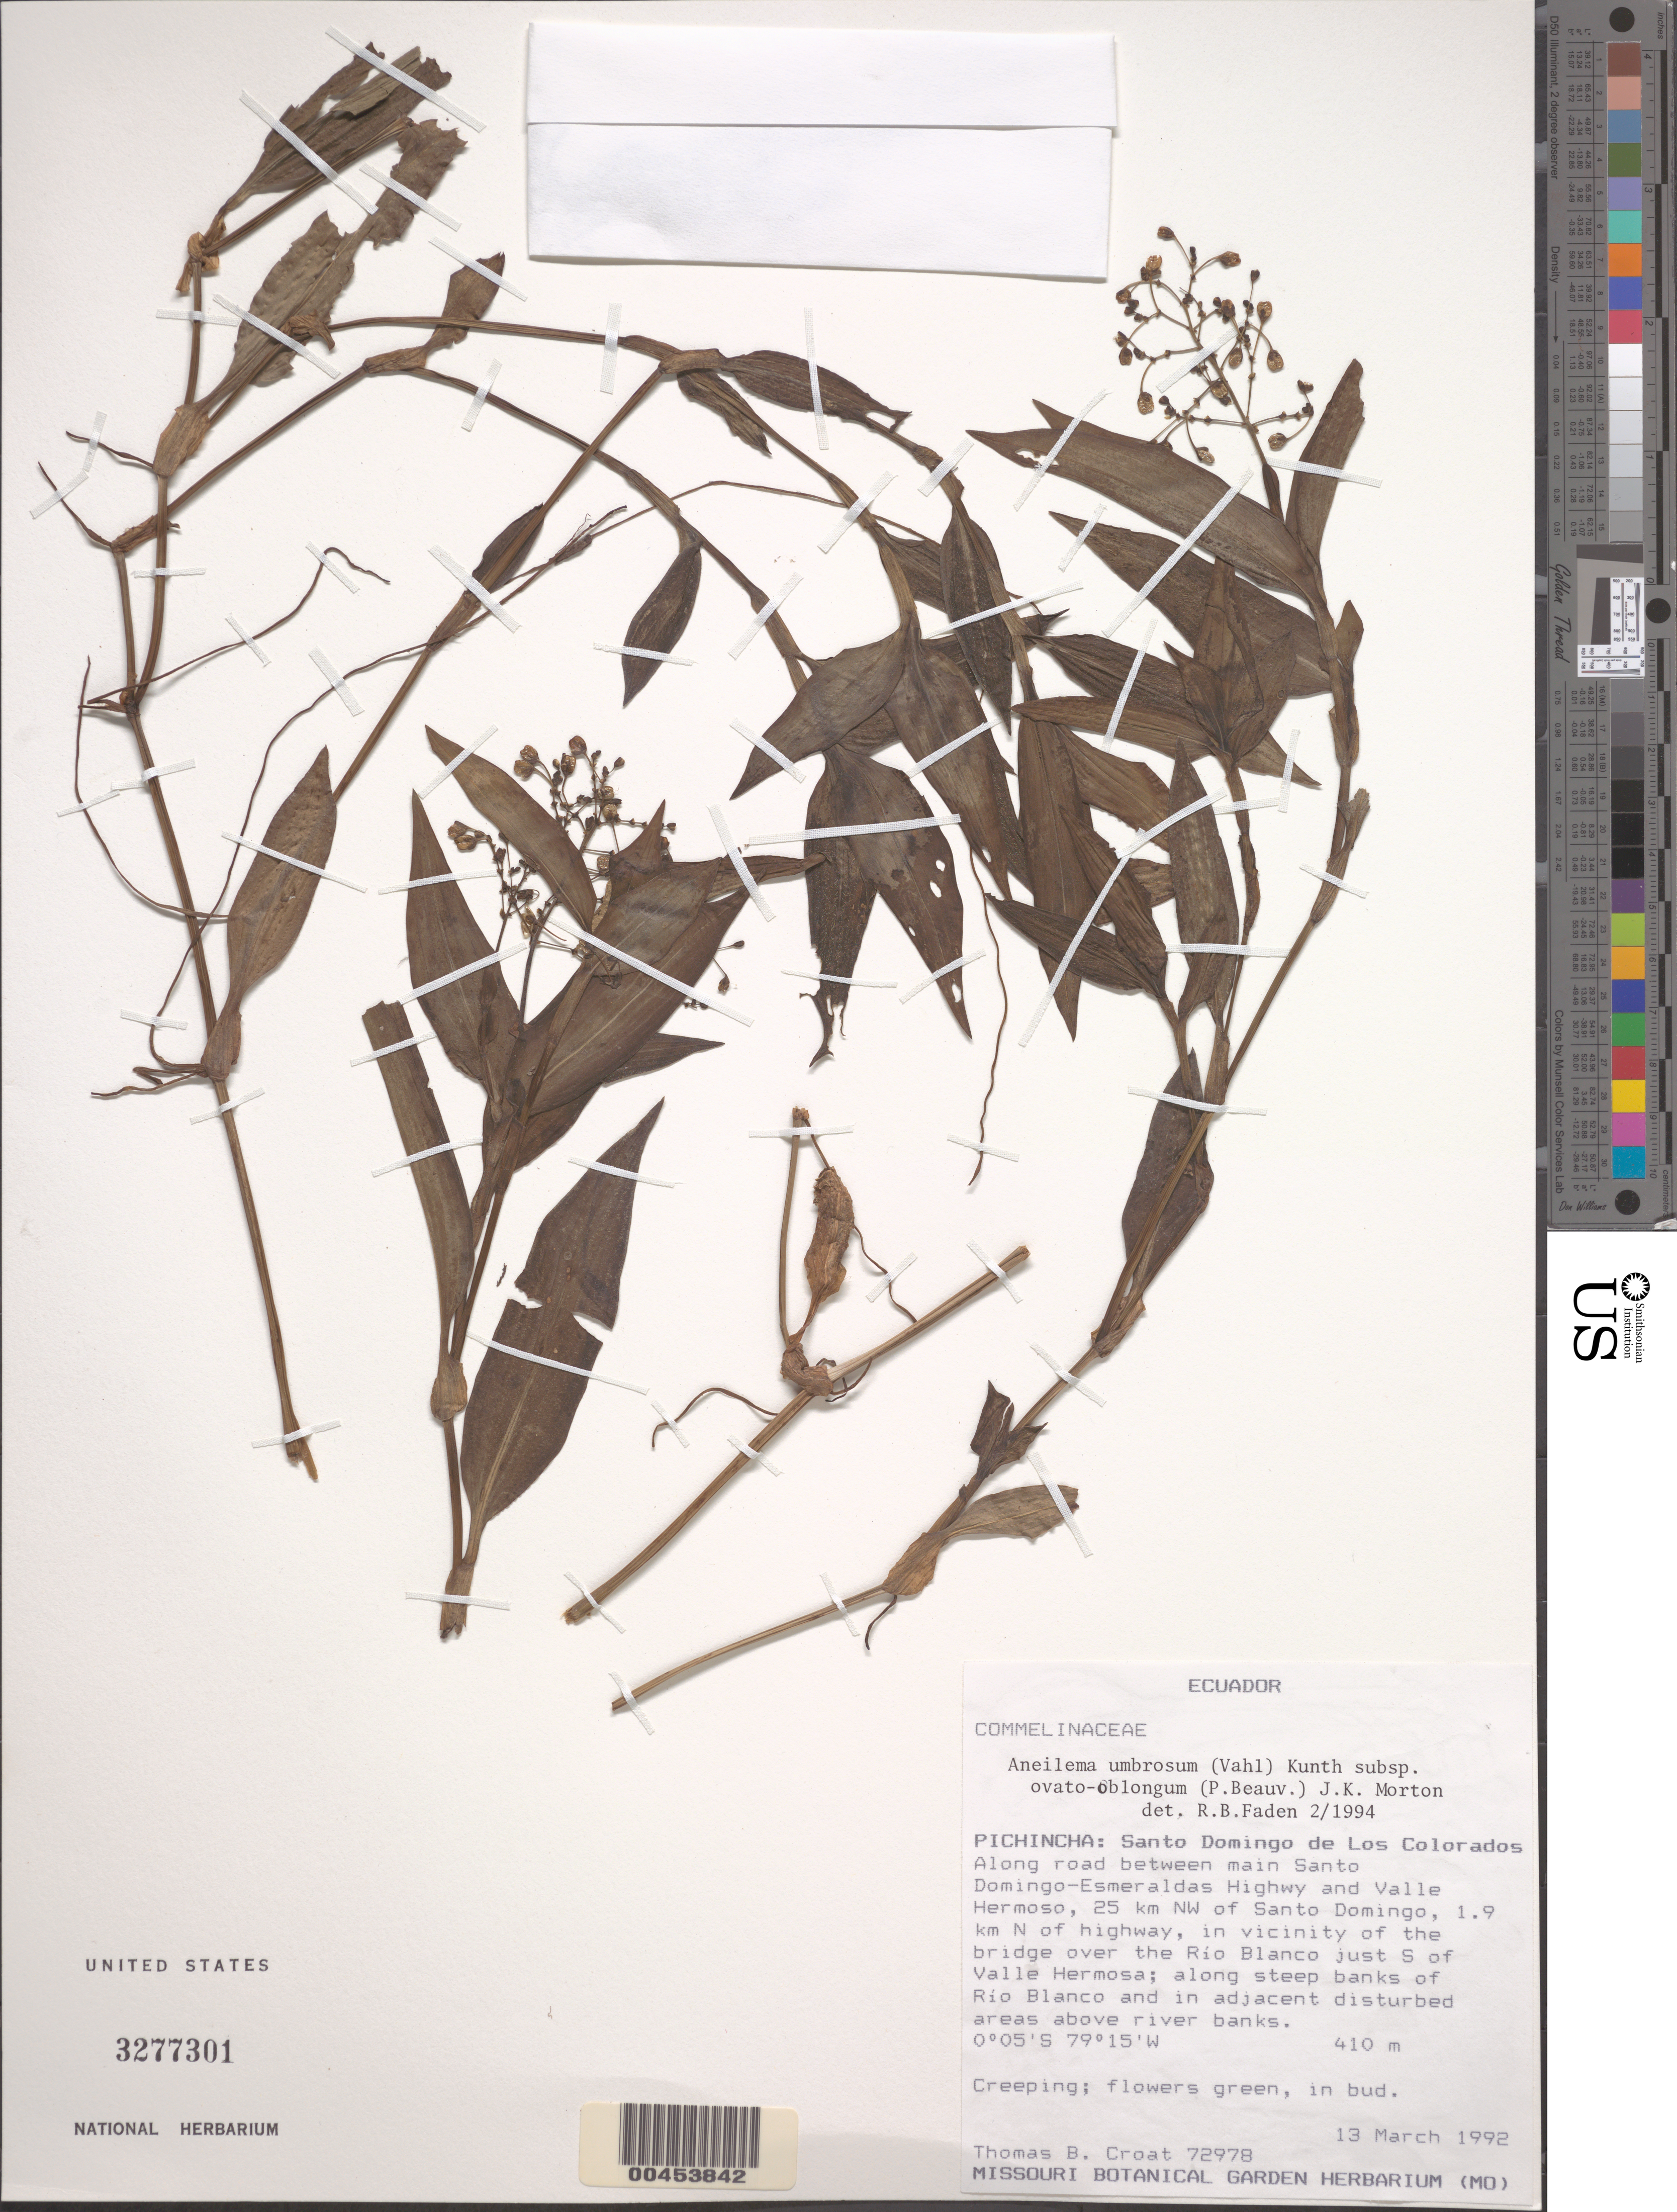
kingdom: Plantae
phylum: Tracheophyta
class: Liliopsida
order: Commelinales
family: Commelinaceae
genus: Aneilema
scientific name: Aneilema umbrosum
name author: (Vahl) Kunth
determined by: Faden, Robert B., (US), Smithsonian Institution - National Museum of Natural History (UNITED STATES)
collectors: T. B. Croat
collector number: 72978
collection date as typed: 13 Mar 1992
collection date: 1992-03-13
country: Ecuador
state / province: Pichincha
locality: Santo Domingo de los Colorados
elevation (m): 410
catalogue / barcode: US 3277301